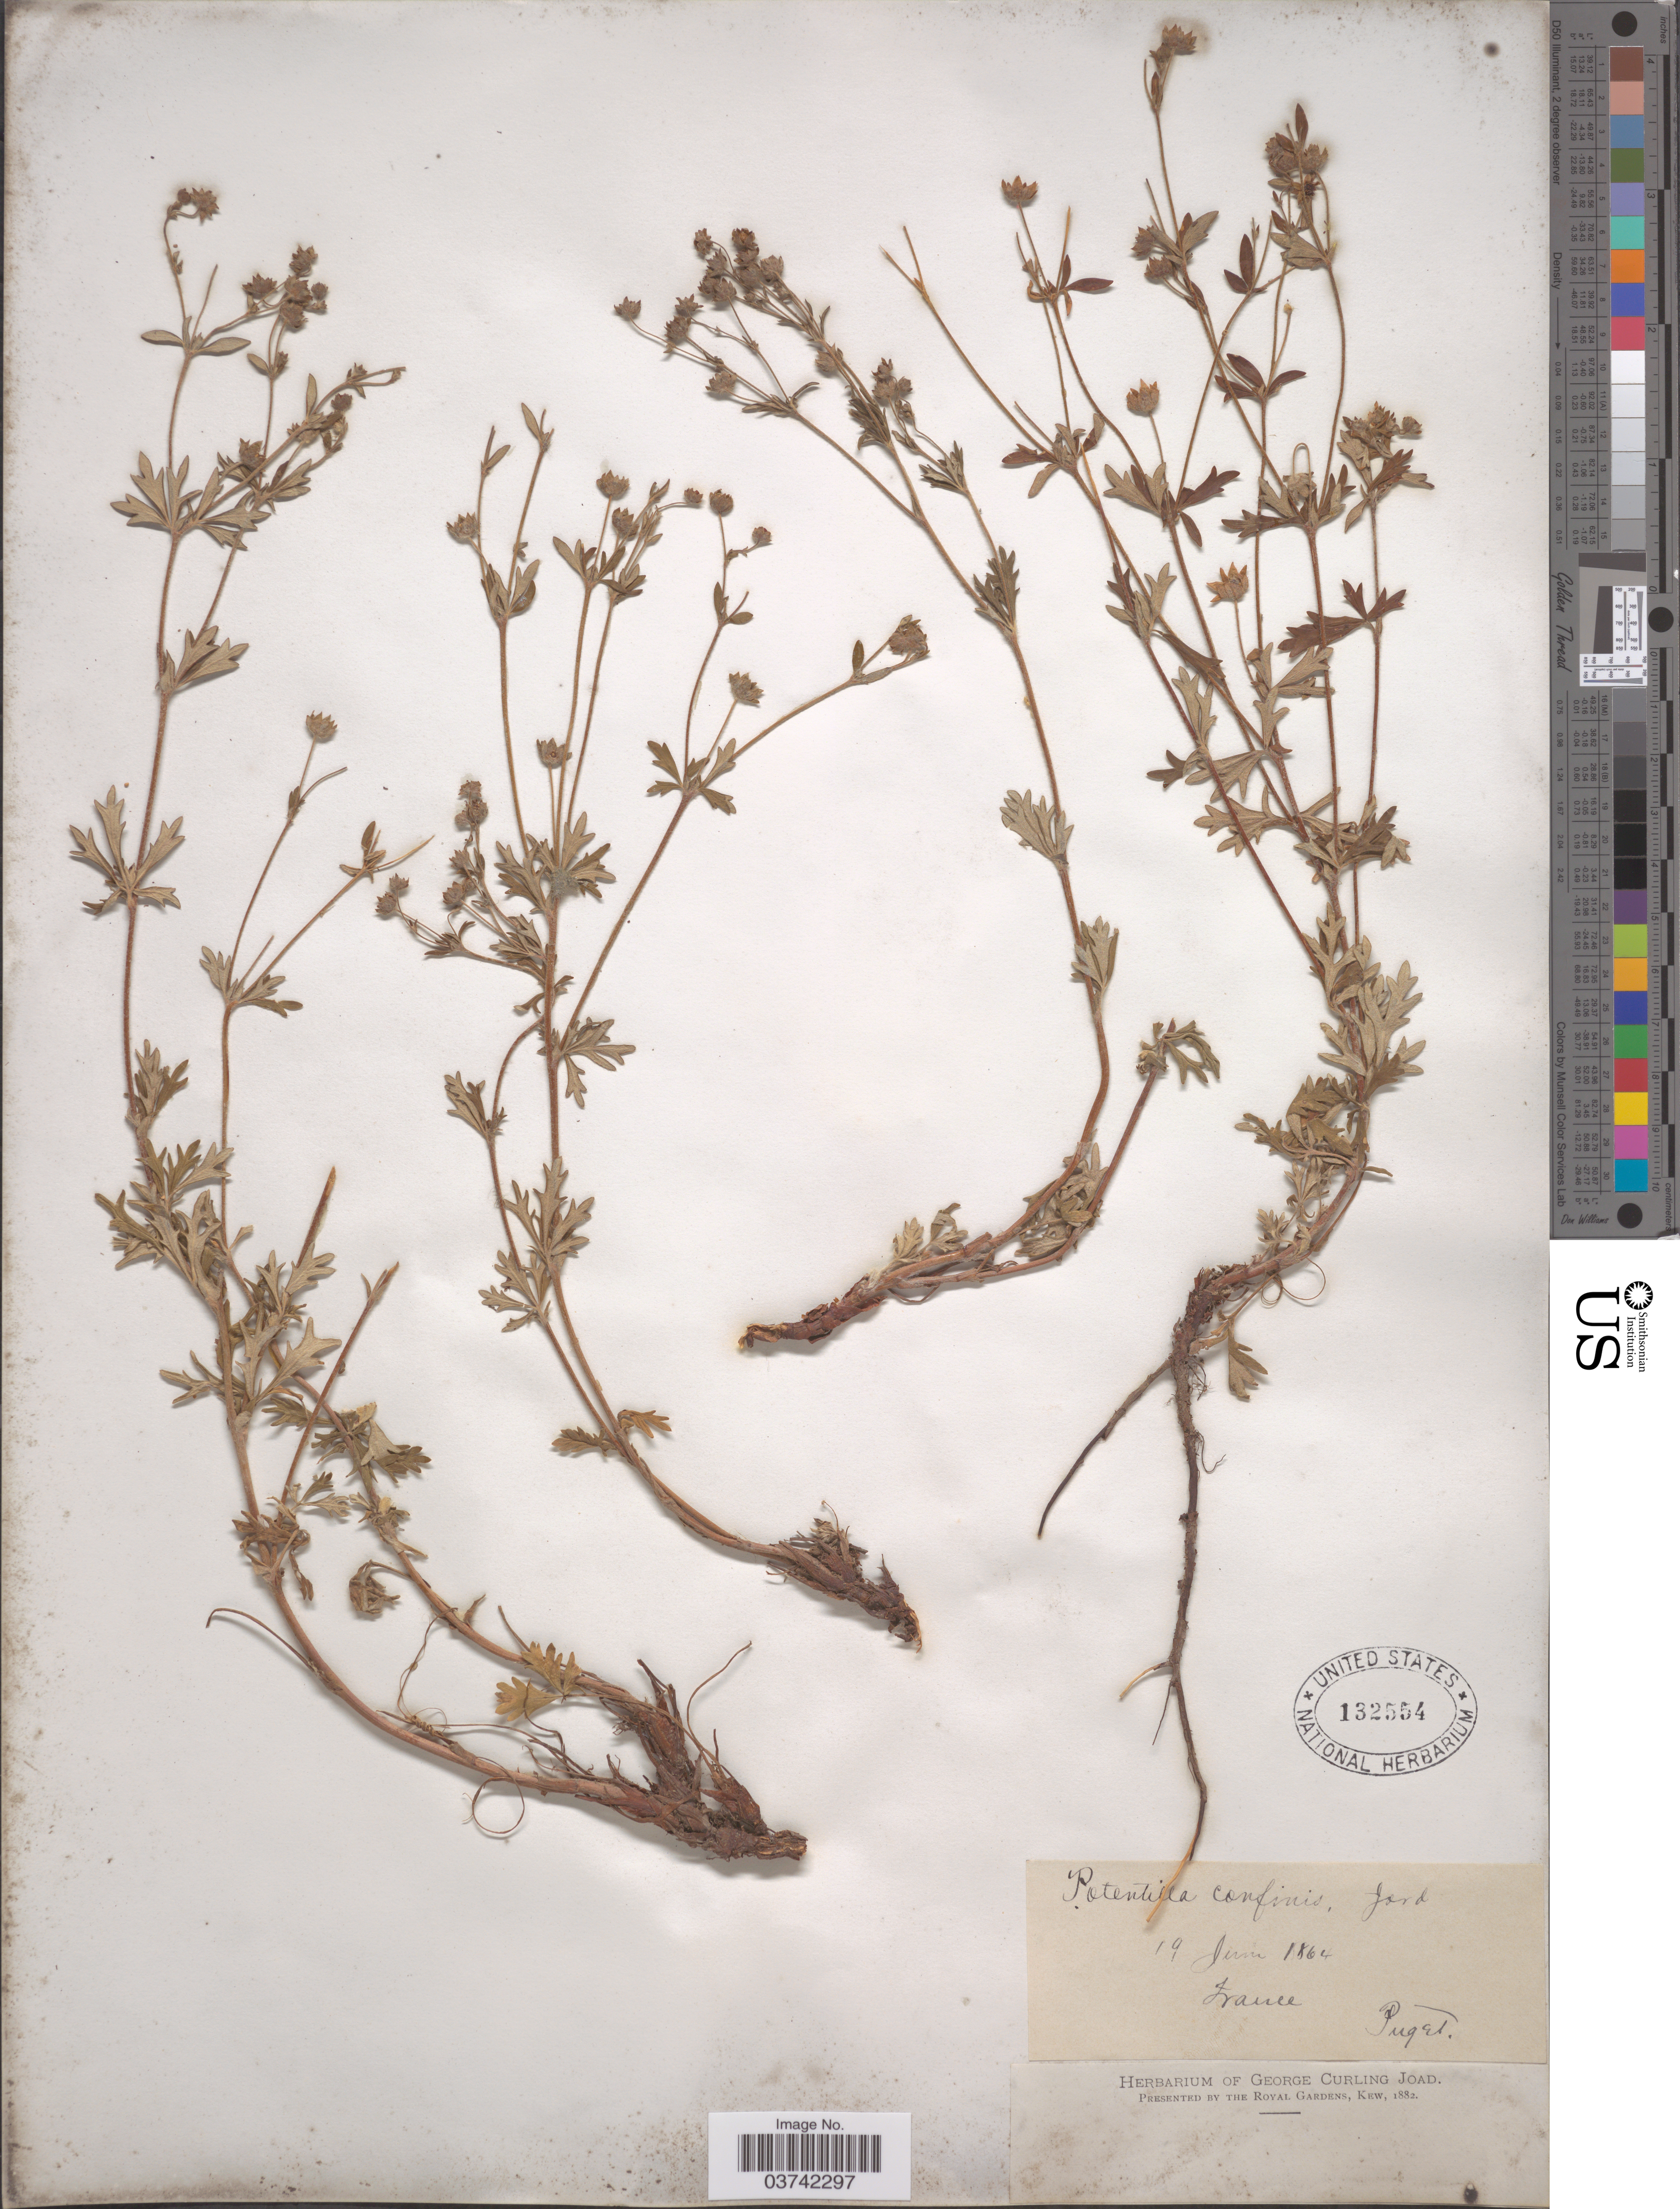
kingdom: Plantae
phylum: Tracheophyta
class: Magnoliopsida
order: Rosales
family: Rosaceae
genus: Potentilla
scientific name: Potentilla confinis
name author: Jord.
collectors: -. Puget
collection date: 1864-06-19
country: France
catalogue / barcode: US 132554